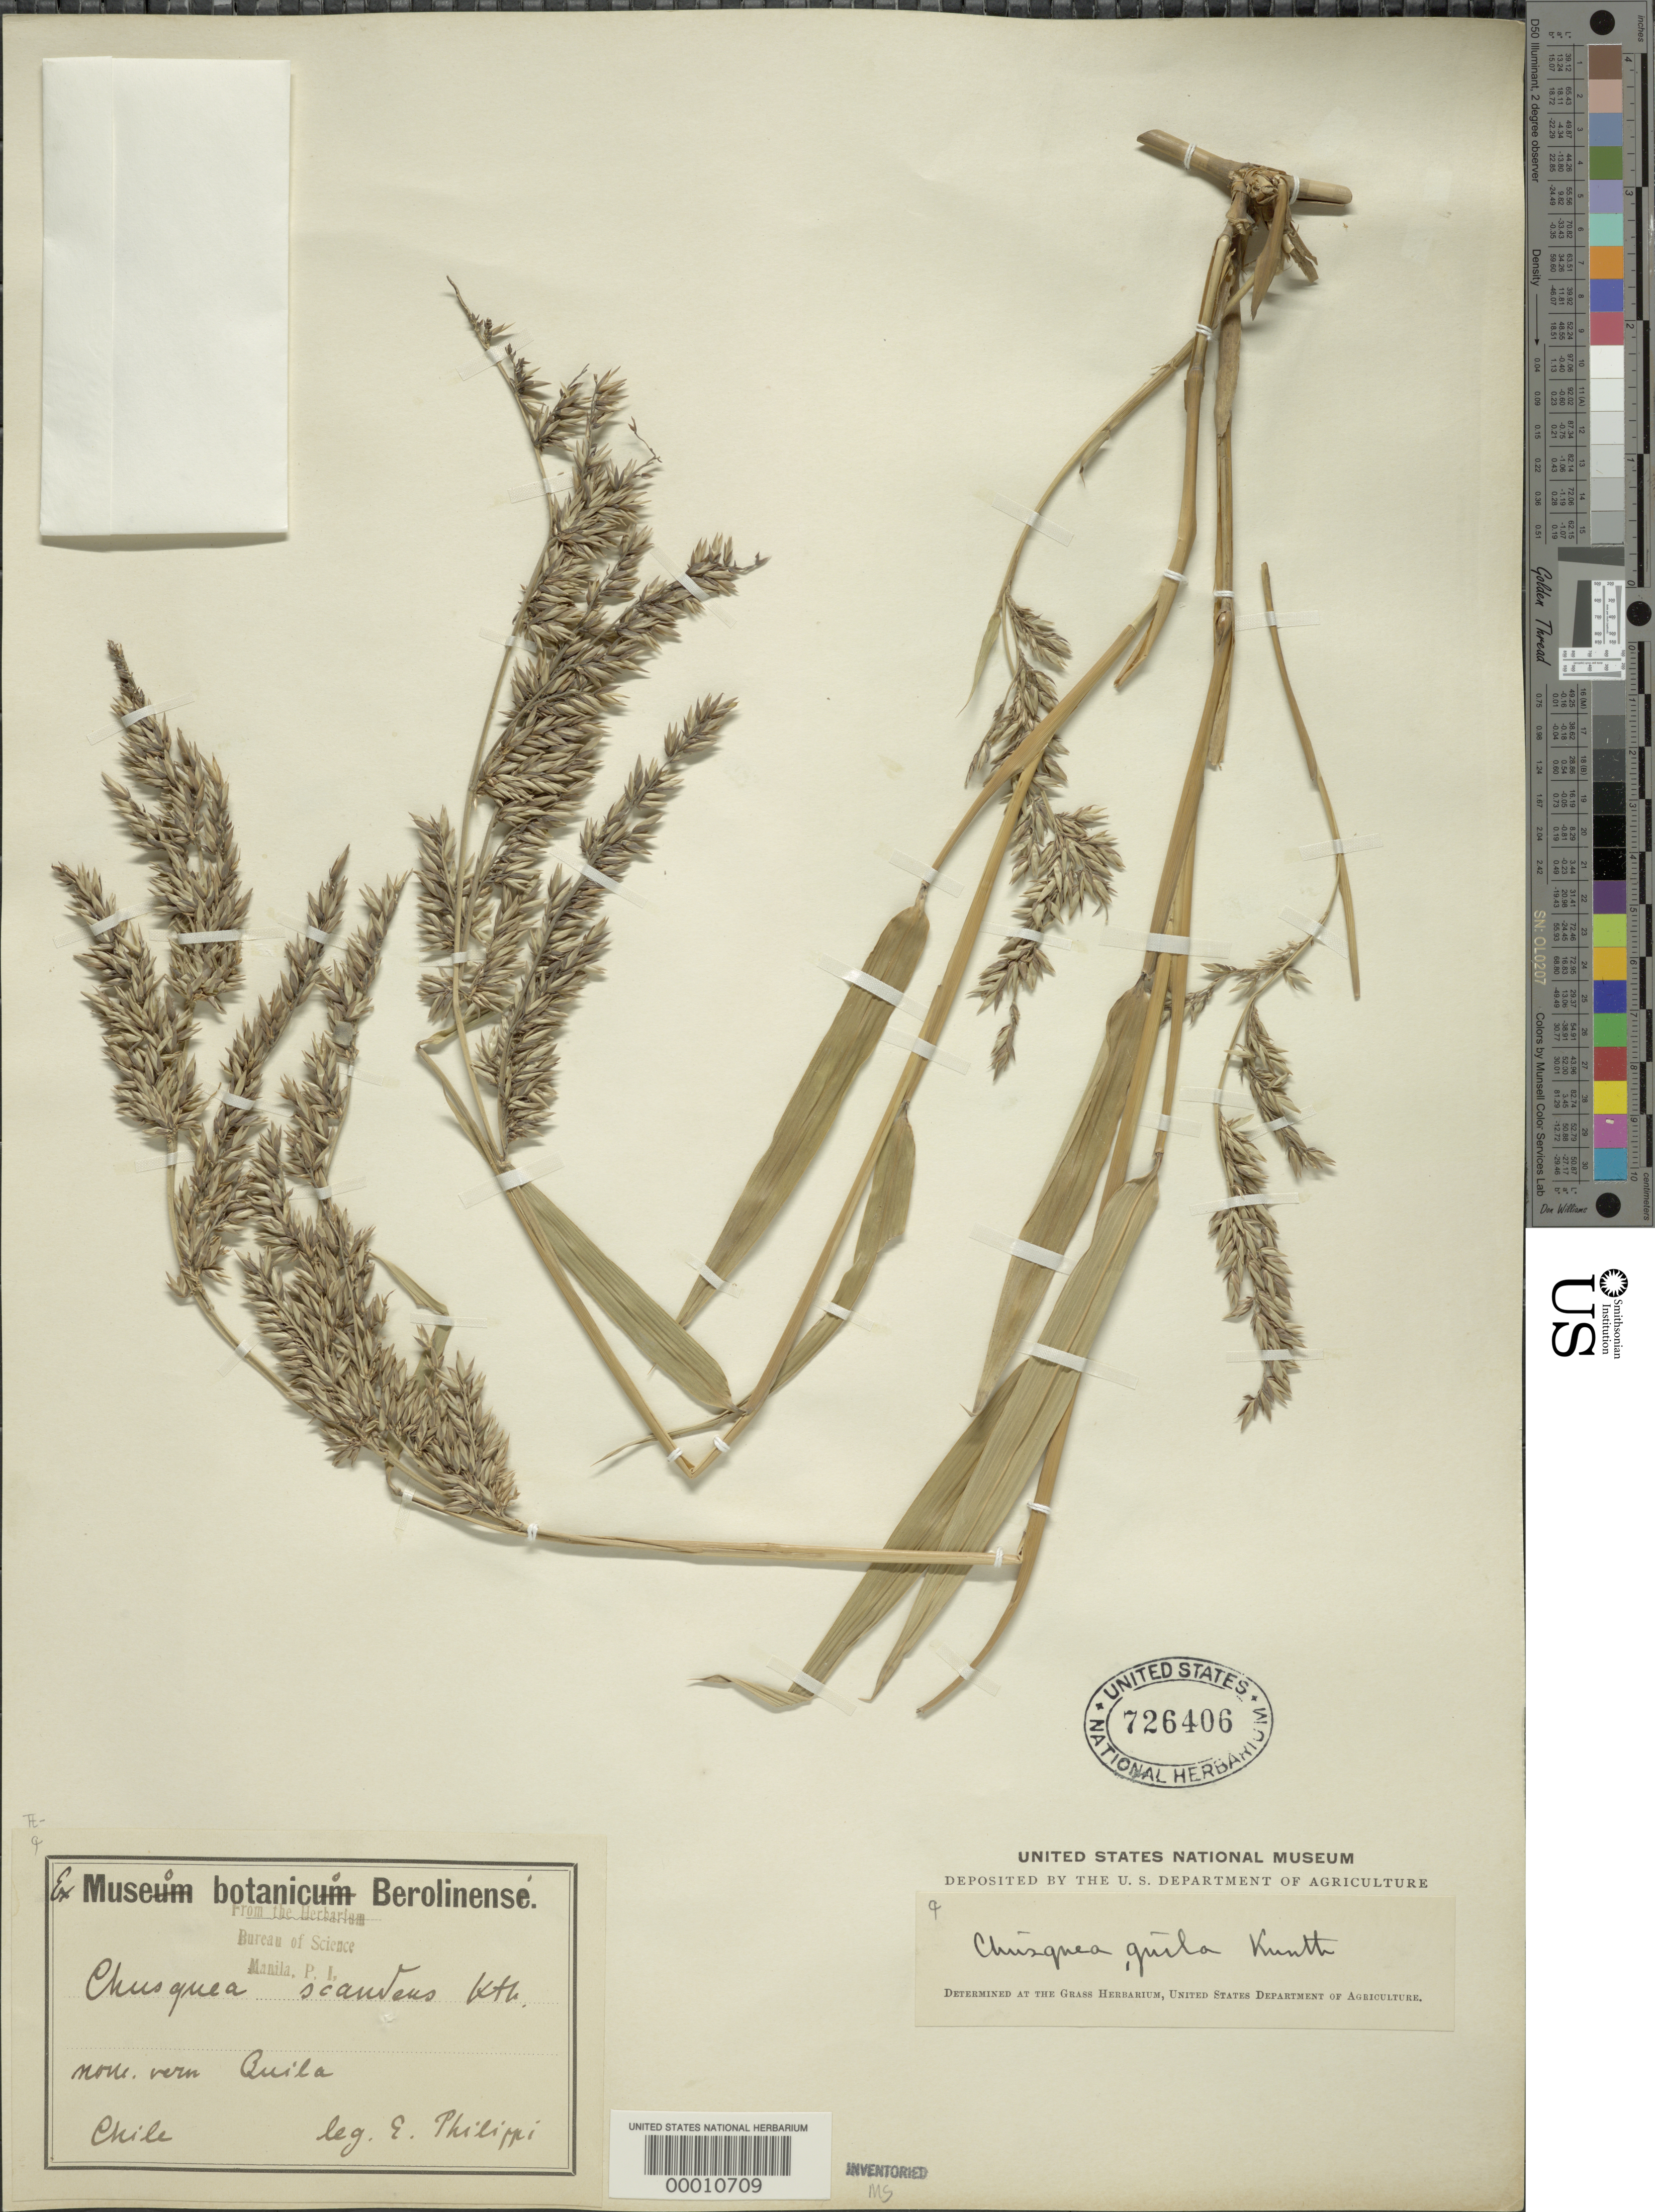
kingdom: Plantae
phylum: Tracheophyta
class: Liliopsida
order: Poales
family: Poaceae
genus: Chusquea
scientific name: Chusquea valdiviensis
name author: É. Desv. in Gay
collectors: E. Philipi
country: Chile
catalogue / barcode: US 726406